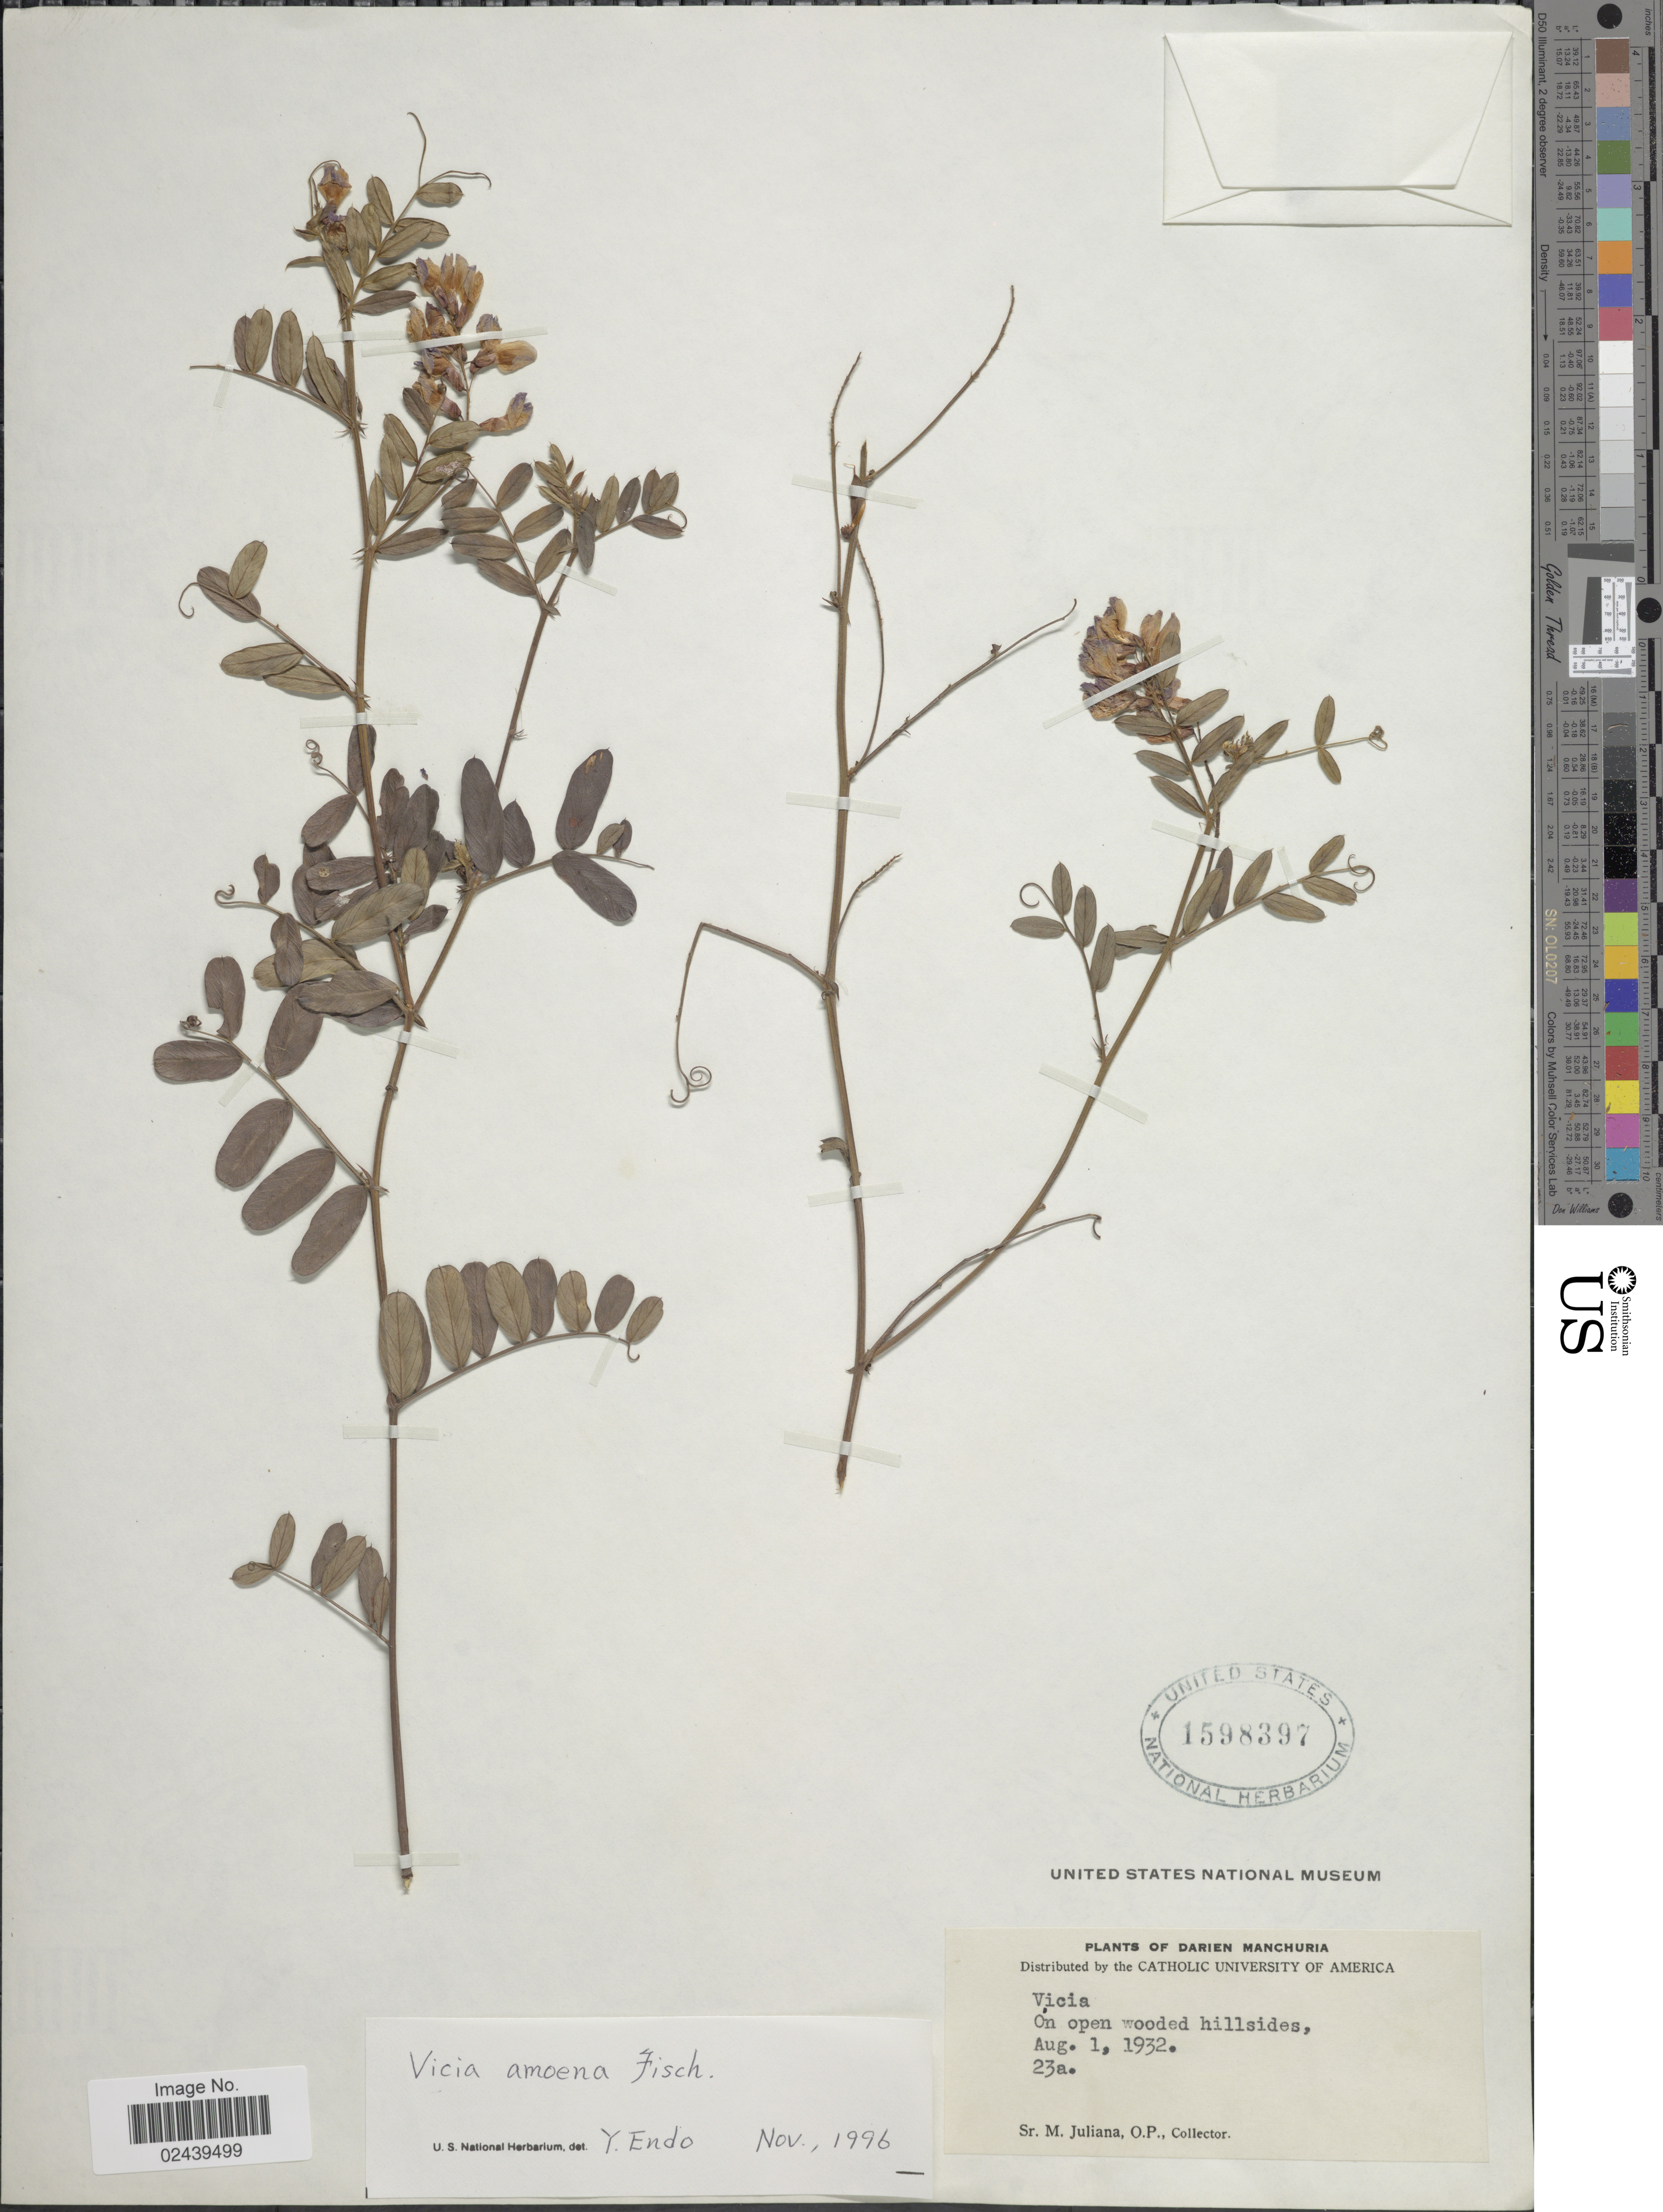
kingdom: Plantae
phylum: Tracheophyta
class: Magnoliopsida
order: Fabales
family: Fabaceae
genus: Vicia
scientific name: Vicia amoena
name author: Fisch. ex Ser.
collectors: M. Juliana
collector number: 23a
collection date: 1932-08-01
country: China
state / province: Liaoning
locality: Darien Machuria, On open wooded hillsides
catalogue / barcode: US 1598397